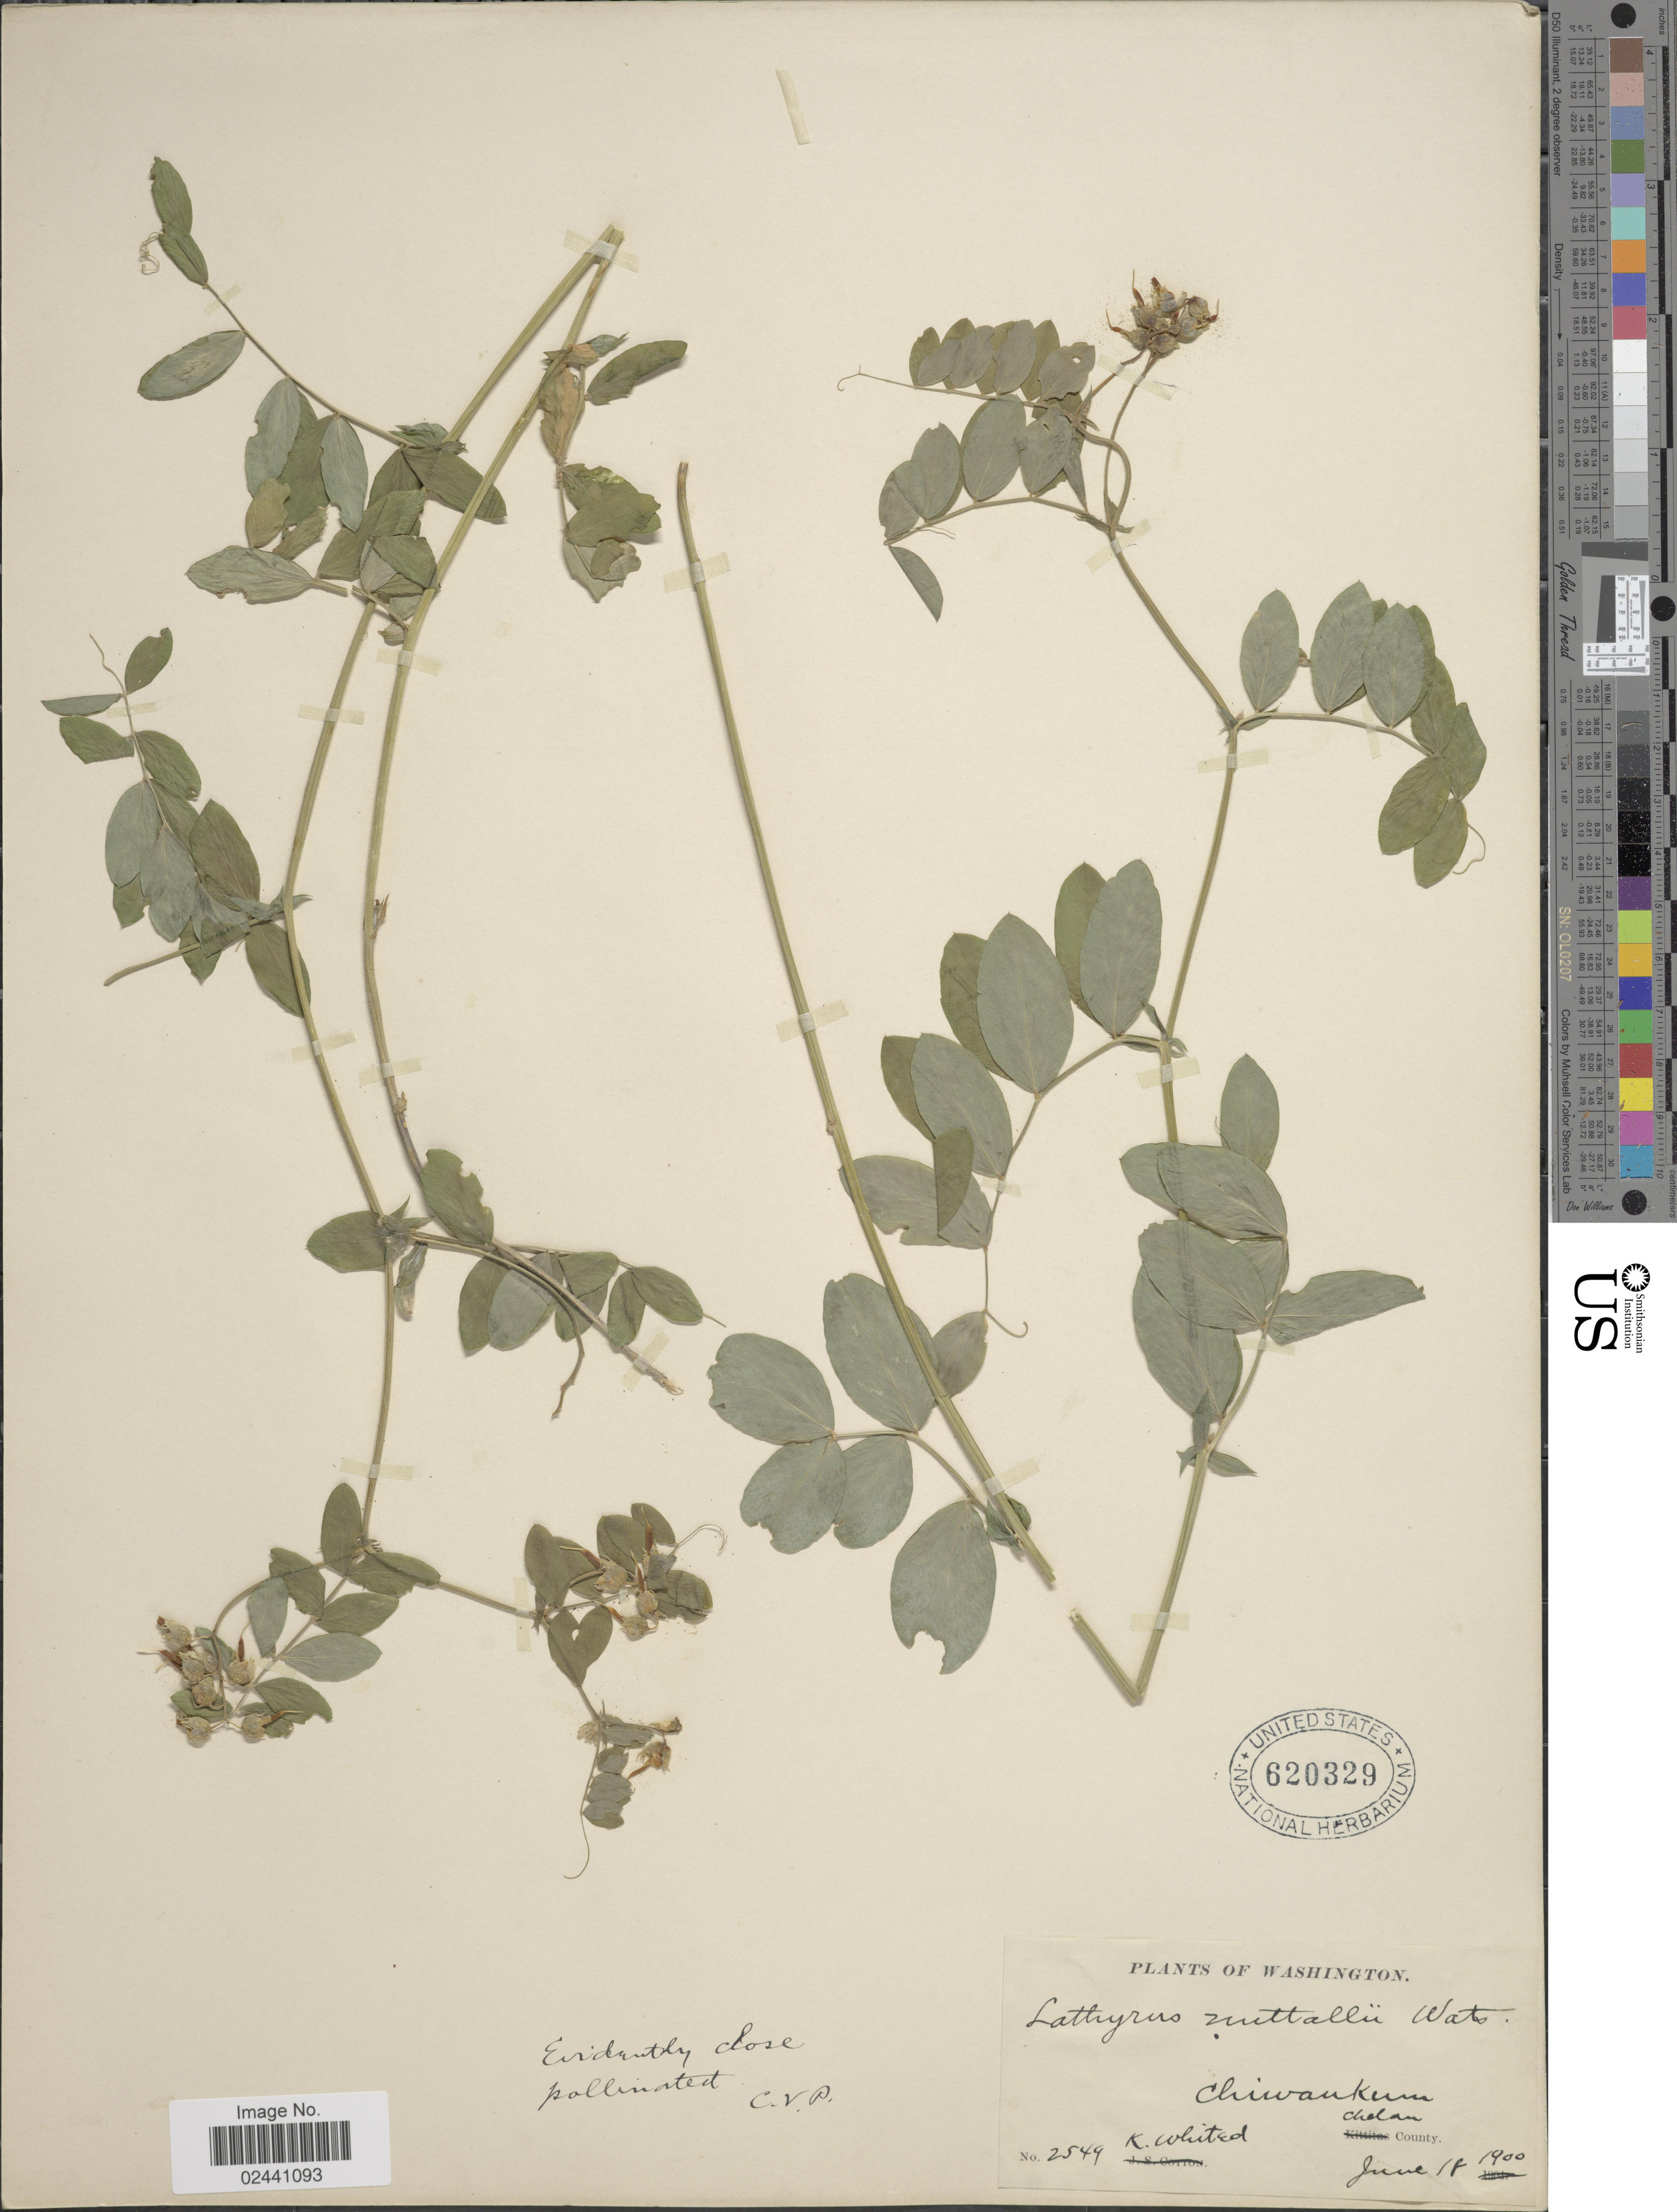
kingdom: Plantae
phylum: Tracheophyta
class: Magnoliopsida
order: Fabales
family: Fabaceae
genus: Lathyrus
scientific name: Lathyrus nuttallii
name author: S. Watson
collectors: K. Whited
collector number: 2549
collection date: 1900-06-18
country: United States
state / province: Washington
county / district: Chelan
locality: Chiwankum, Chelan County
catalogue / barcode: US 620329